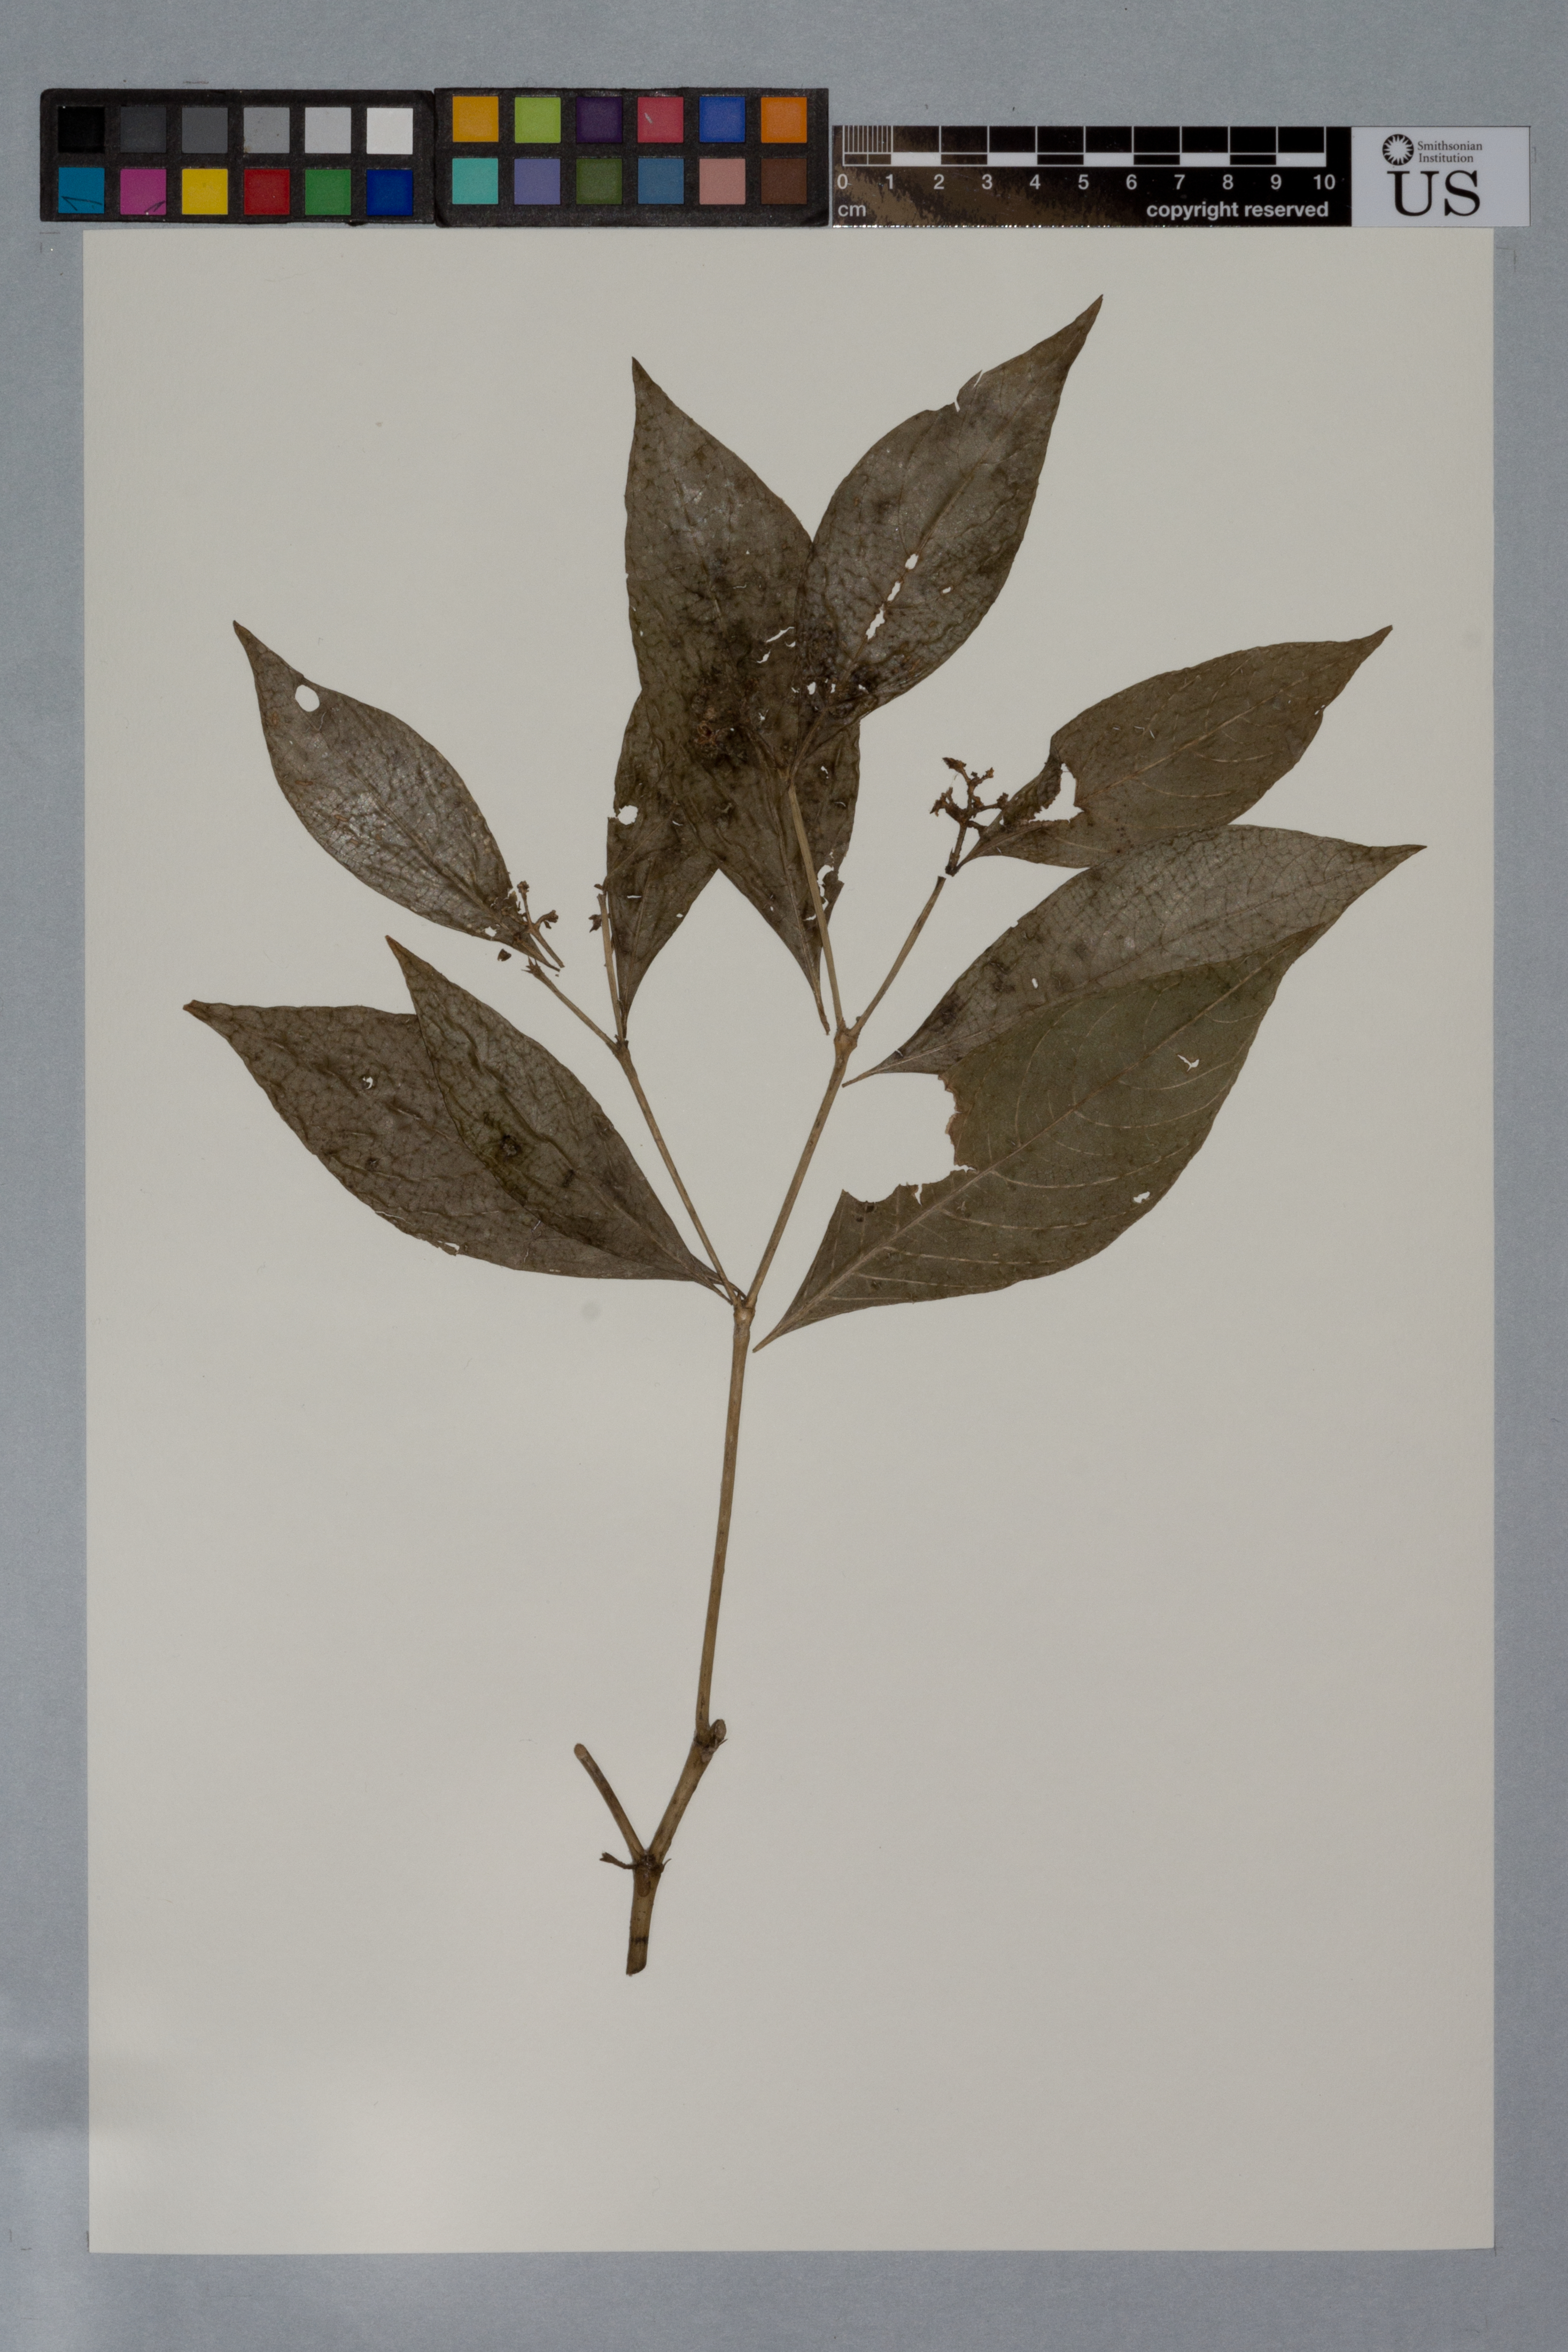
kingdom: Plantae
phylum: Tracheophyta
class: Magnoliopsida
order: Gentianales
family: Rubiaceae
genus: Psychotria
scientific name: Psychotria gracilenta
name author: Müll. Arg.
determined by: Taylor, Charlotte M.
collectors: S. Mori et al.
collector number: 18222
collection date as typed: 1-Jun-86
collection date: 1986-06-01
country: French Guiana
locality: Saül, La Fumée Mountain, Ouest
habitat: Non-flooded moist forest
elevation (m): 200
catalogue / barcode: US 3239586